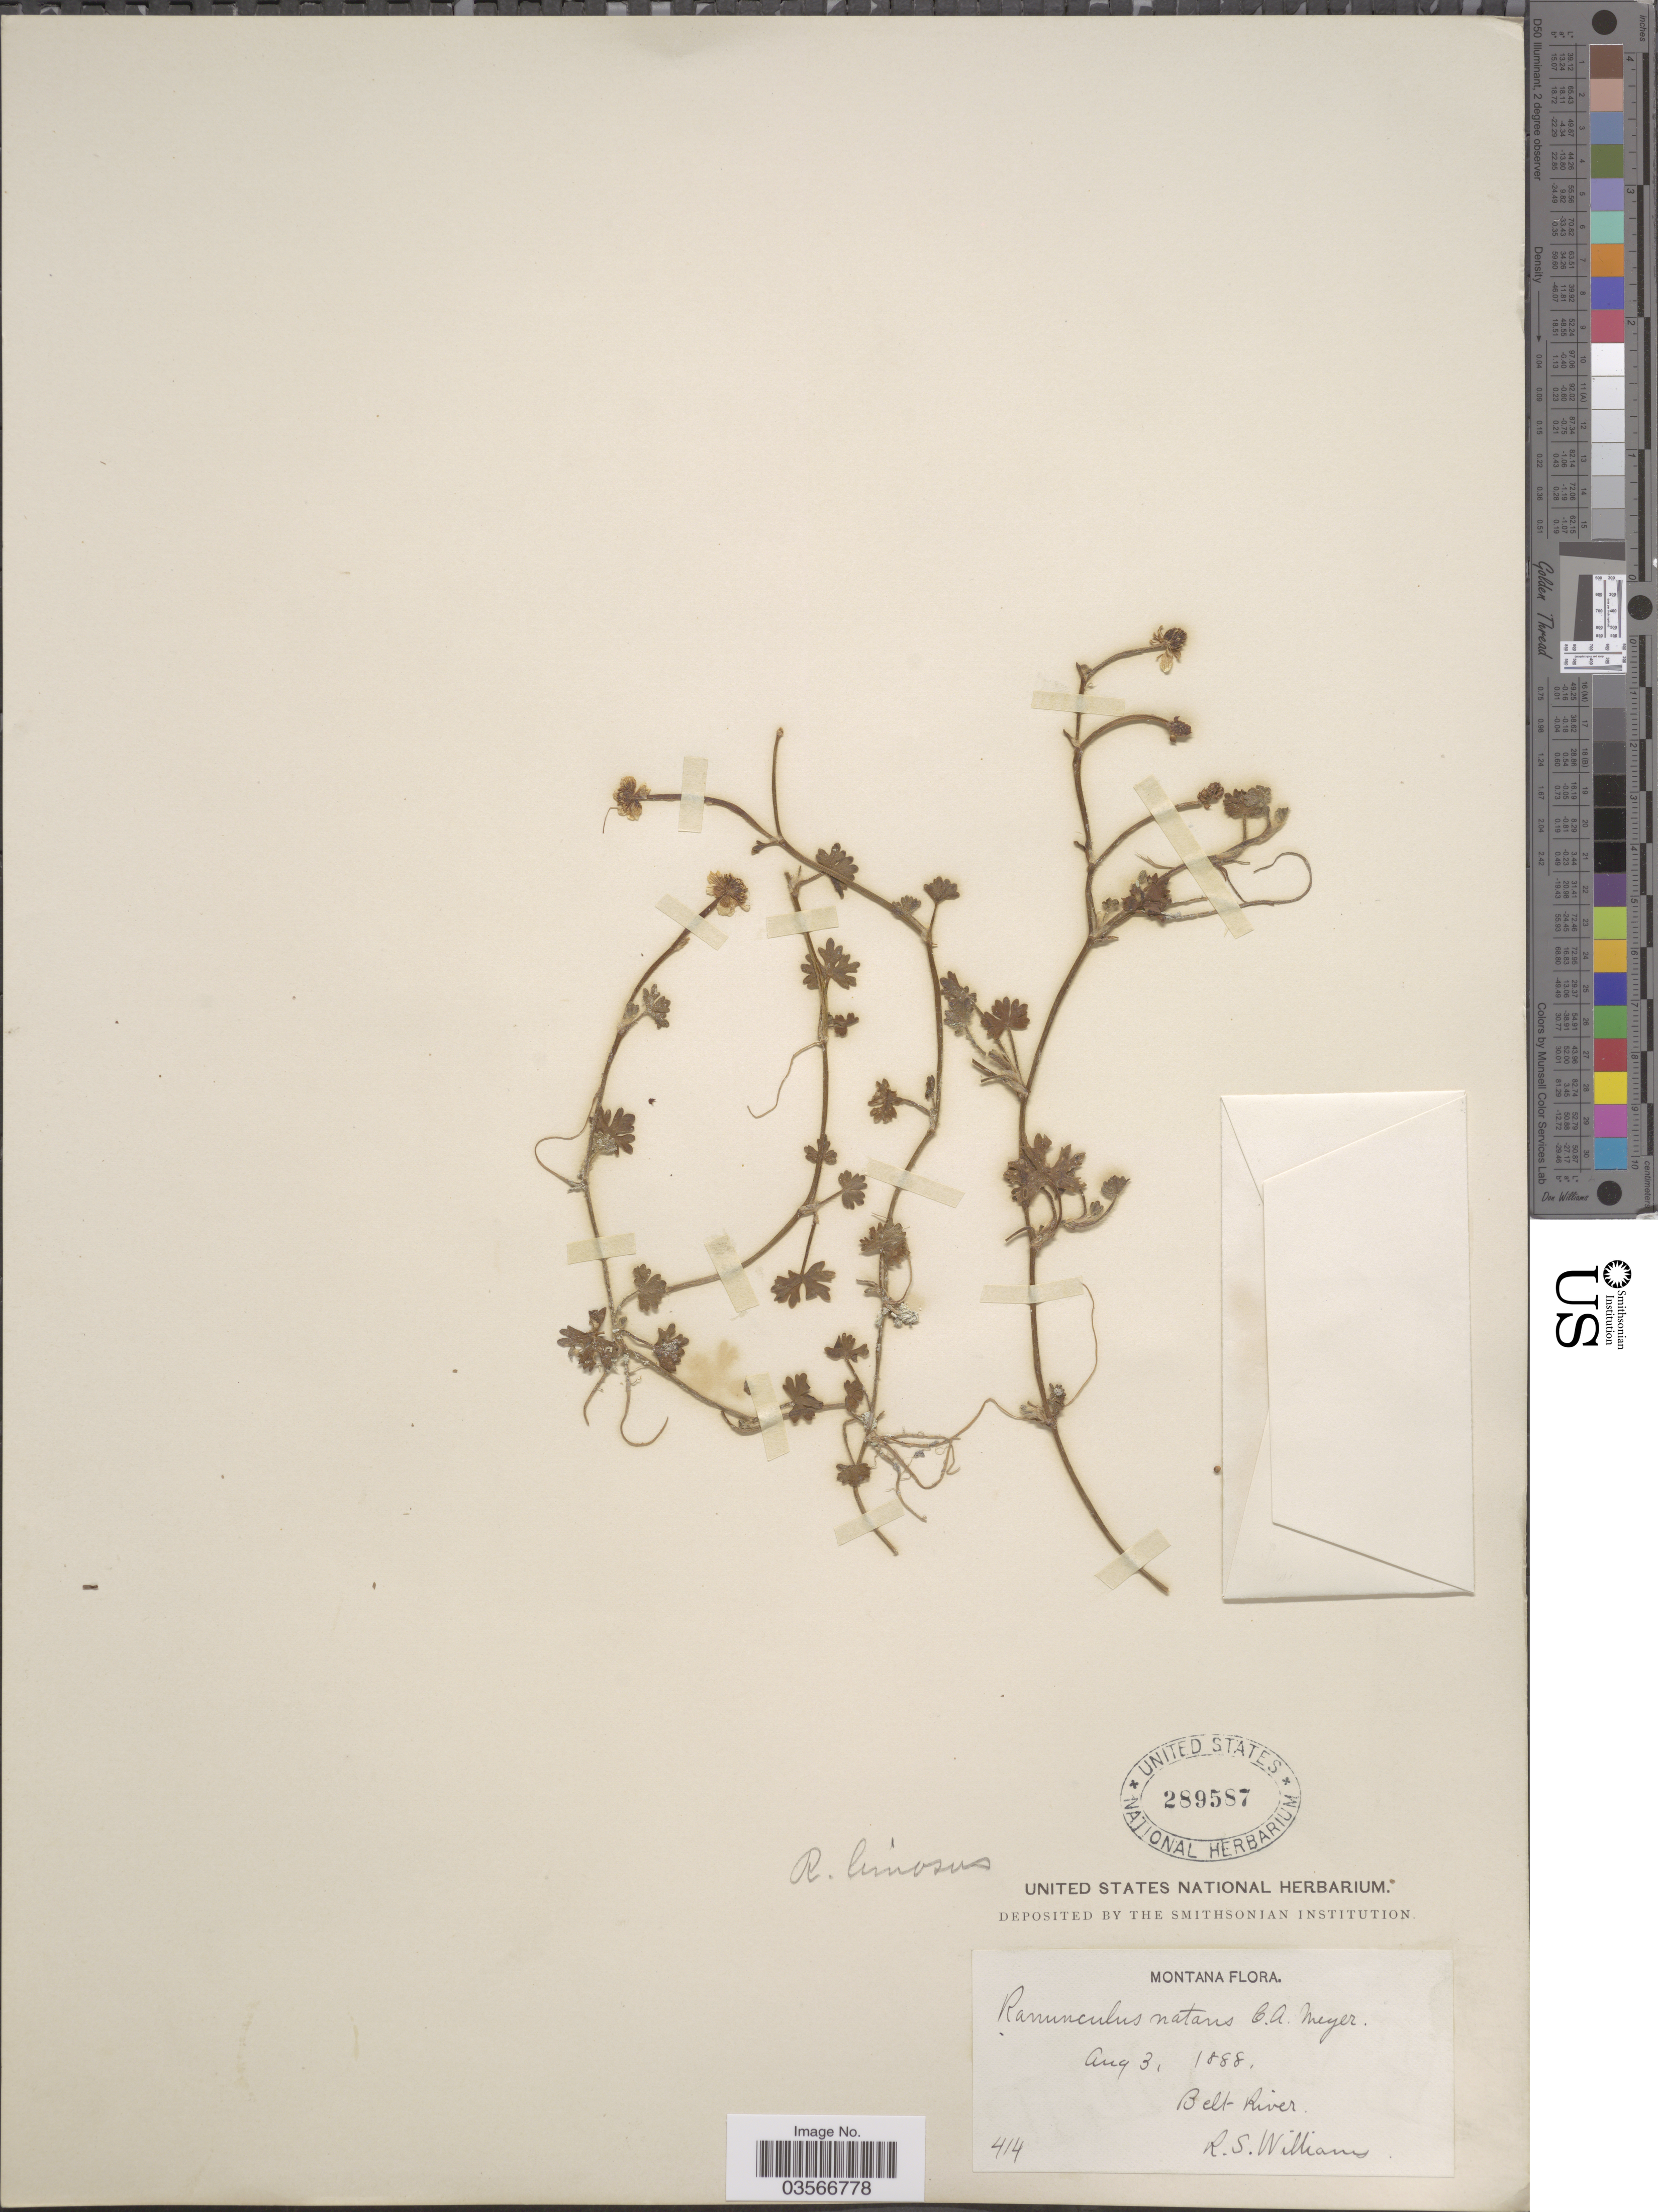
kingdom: Plantae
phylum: Tracheophyta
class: Magnoliopsida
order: Ranunculales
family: Ranunculaceae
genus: Ranunculus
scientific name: Ranunculus gmelinii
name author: DC.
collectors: R. S. Williams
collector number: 414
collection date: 1888-08-03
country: United States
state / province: Montana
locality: Belt River.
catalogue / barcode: US 289587